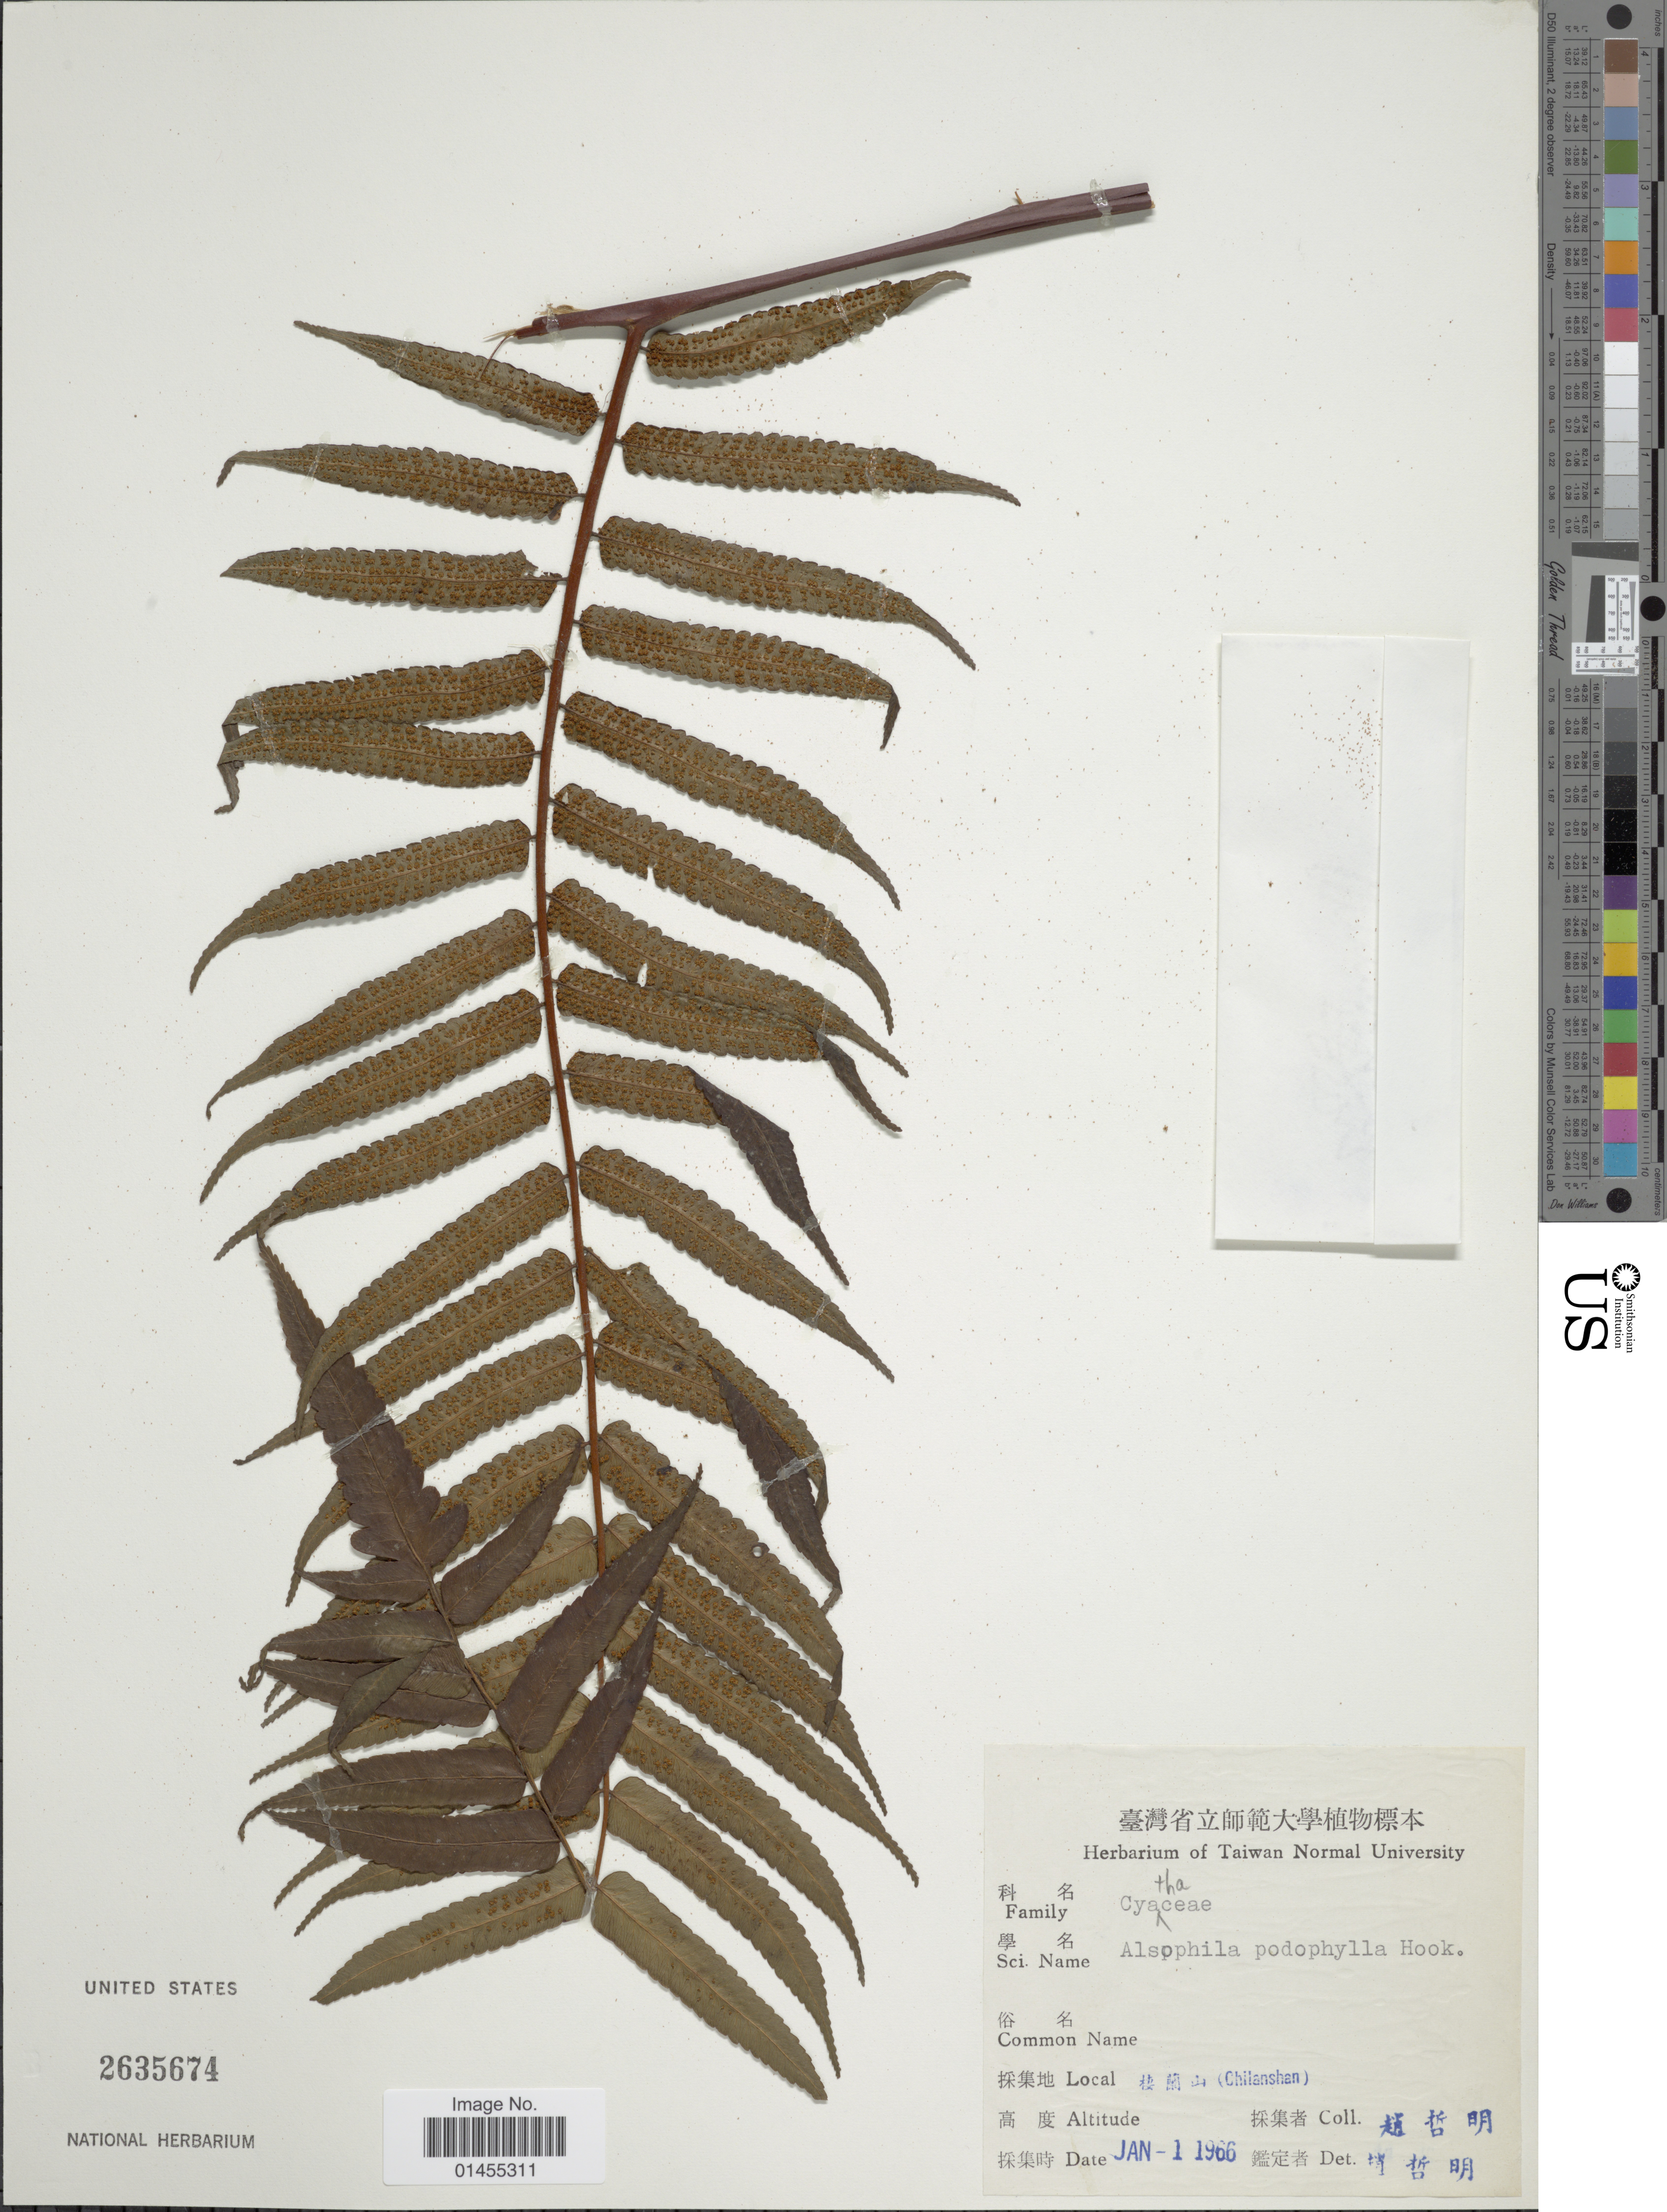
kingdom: Plantae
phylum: Tracheophyta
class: Polypodiopsida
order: Cyatheales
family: Cyatheaceae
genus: Alsophila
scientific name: Alsophila podophylla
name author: Hook.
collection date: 1966-01-01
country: Taiwan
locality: X (Chilanshan).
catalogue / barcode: US 2635674